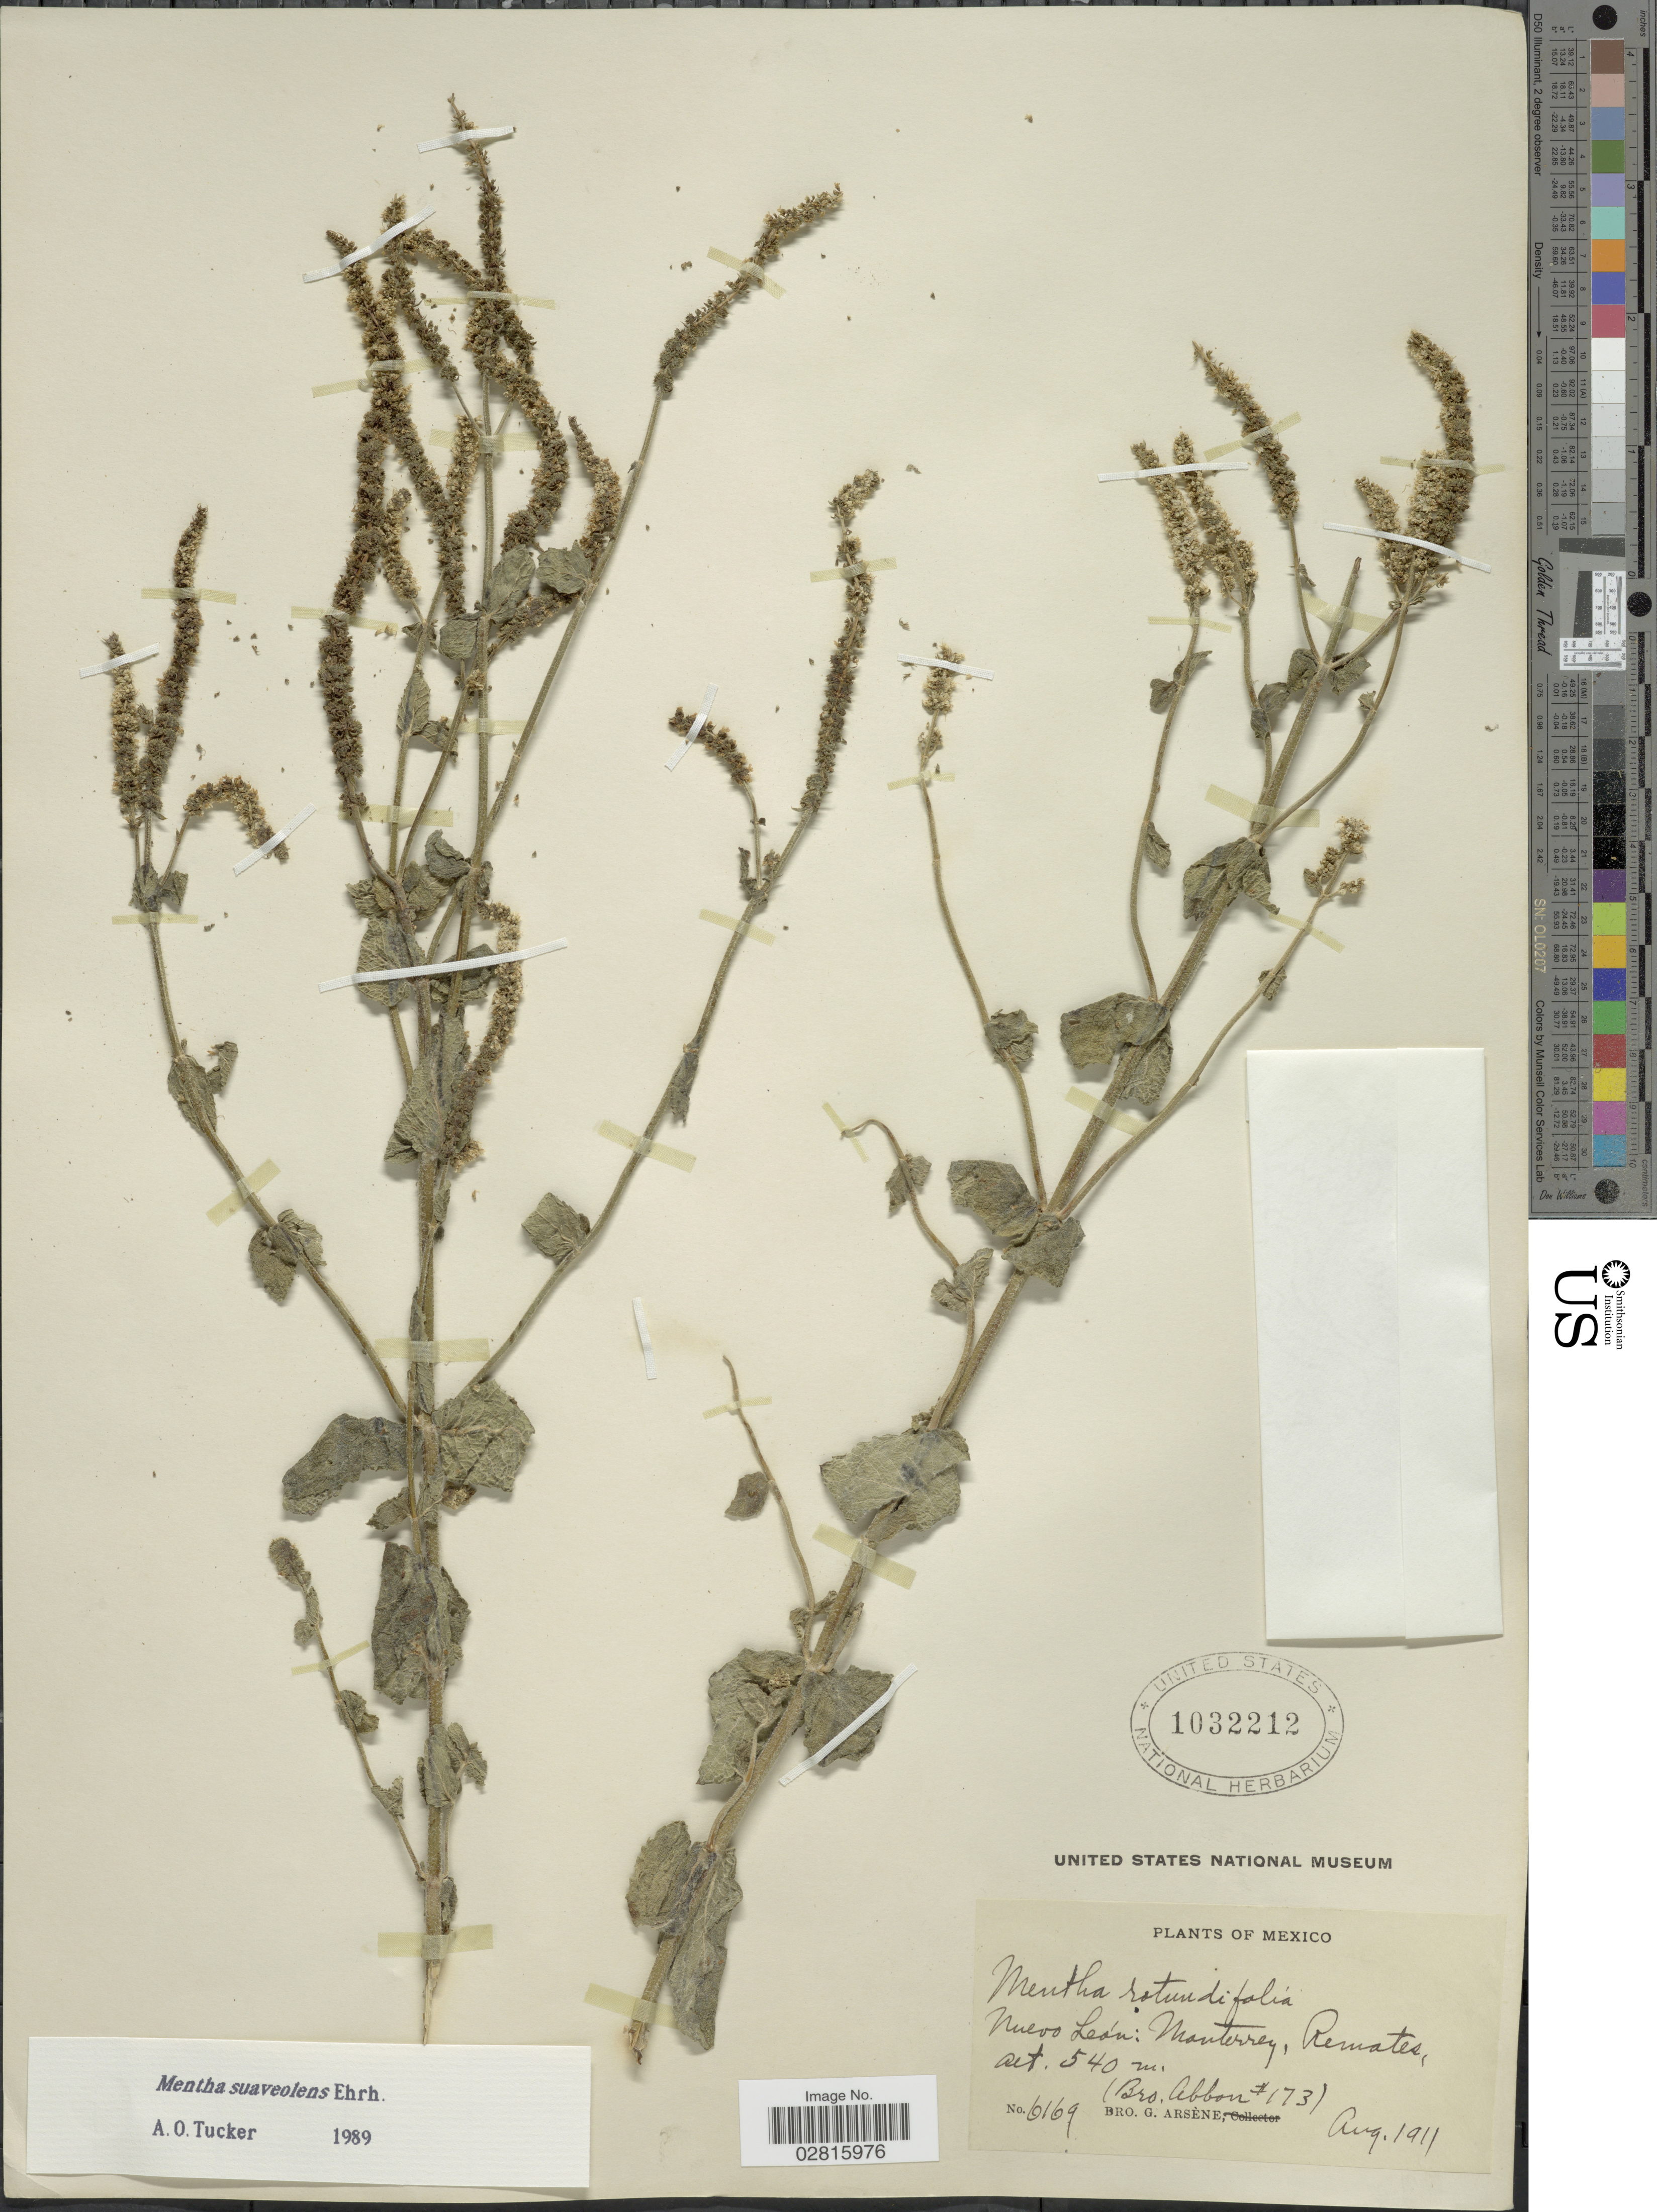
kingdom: Plantae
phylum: Tracheophyta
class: Magnoliopsida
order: Lamiales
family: Lamiaceae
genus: Mentha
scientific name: Mentha suaveolens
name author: Ehrh.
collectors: Bro. Abbon & Bro. G. Arsène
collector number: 173/6169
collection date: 1911-08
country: Mexico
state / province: Nuevo León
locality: Monterrey, Remates.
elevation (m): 540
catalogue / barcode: US 1032212